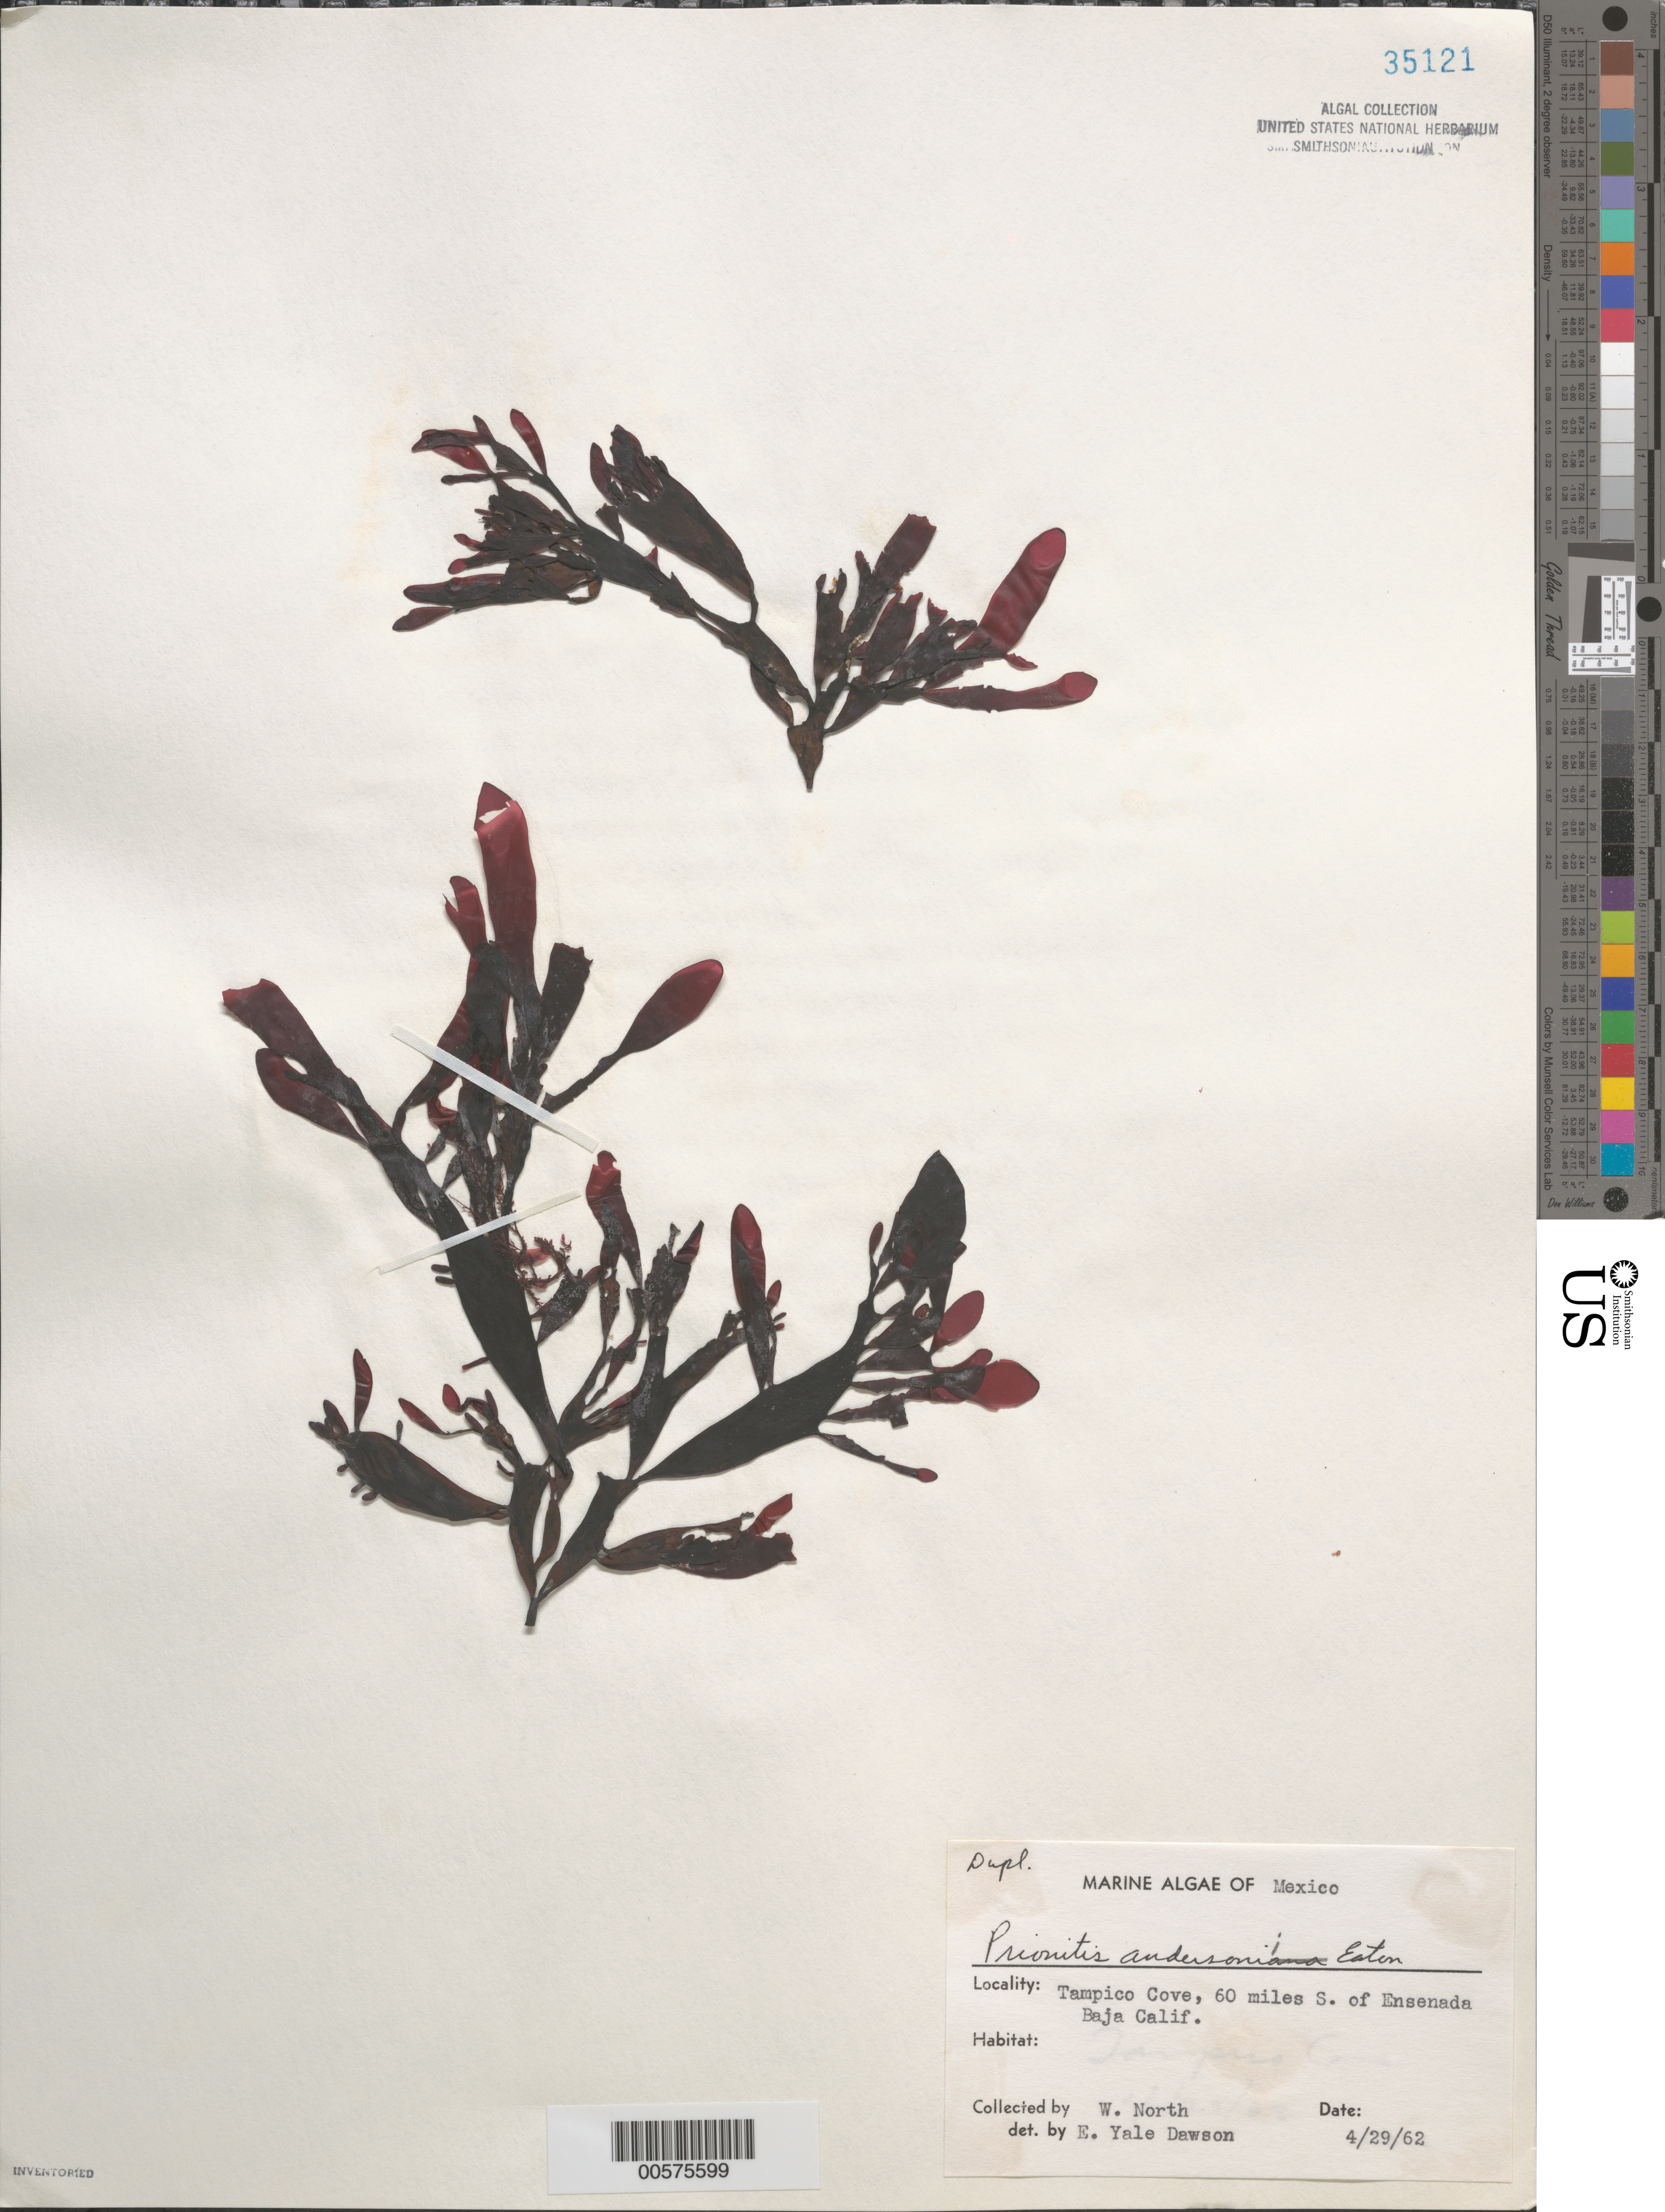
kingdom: Plantae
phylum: Rhodophyta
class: Florideophyceae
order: Cryptonemiales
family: Cryptonemiaceae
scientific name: Prionitis sternbergii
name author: (C. Agardh) J. Agardh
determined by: Algae name updating Project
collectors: W. North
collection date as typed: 29 Apr 1962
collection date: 1962-04-29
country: Mexico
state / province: Baja California Norte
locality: Tampico Cove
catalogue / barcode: US 35121